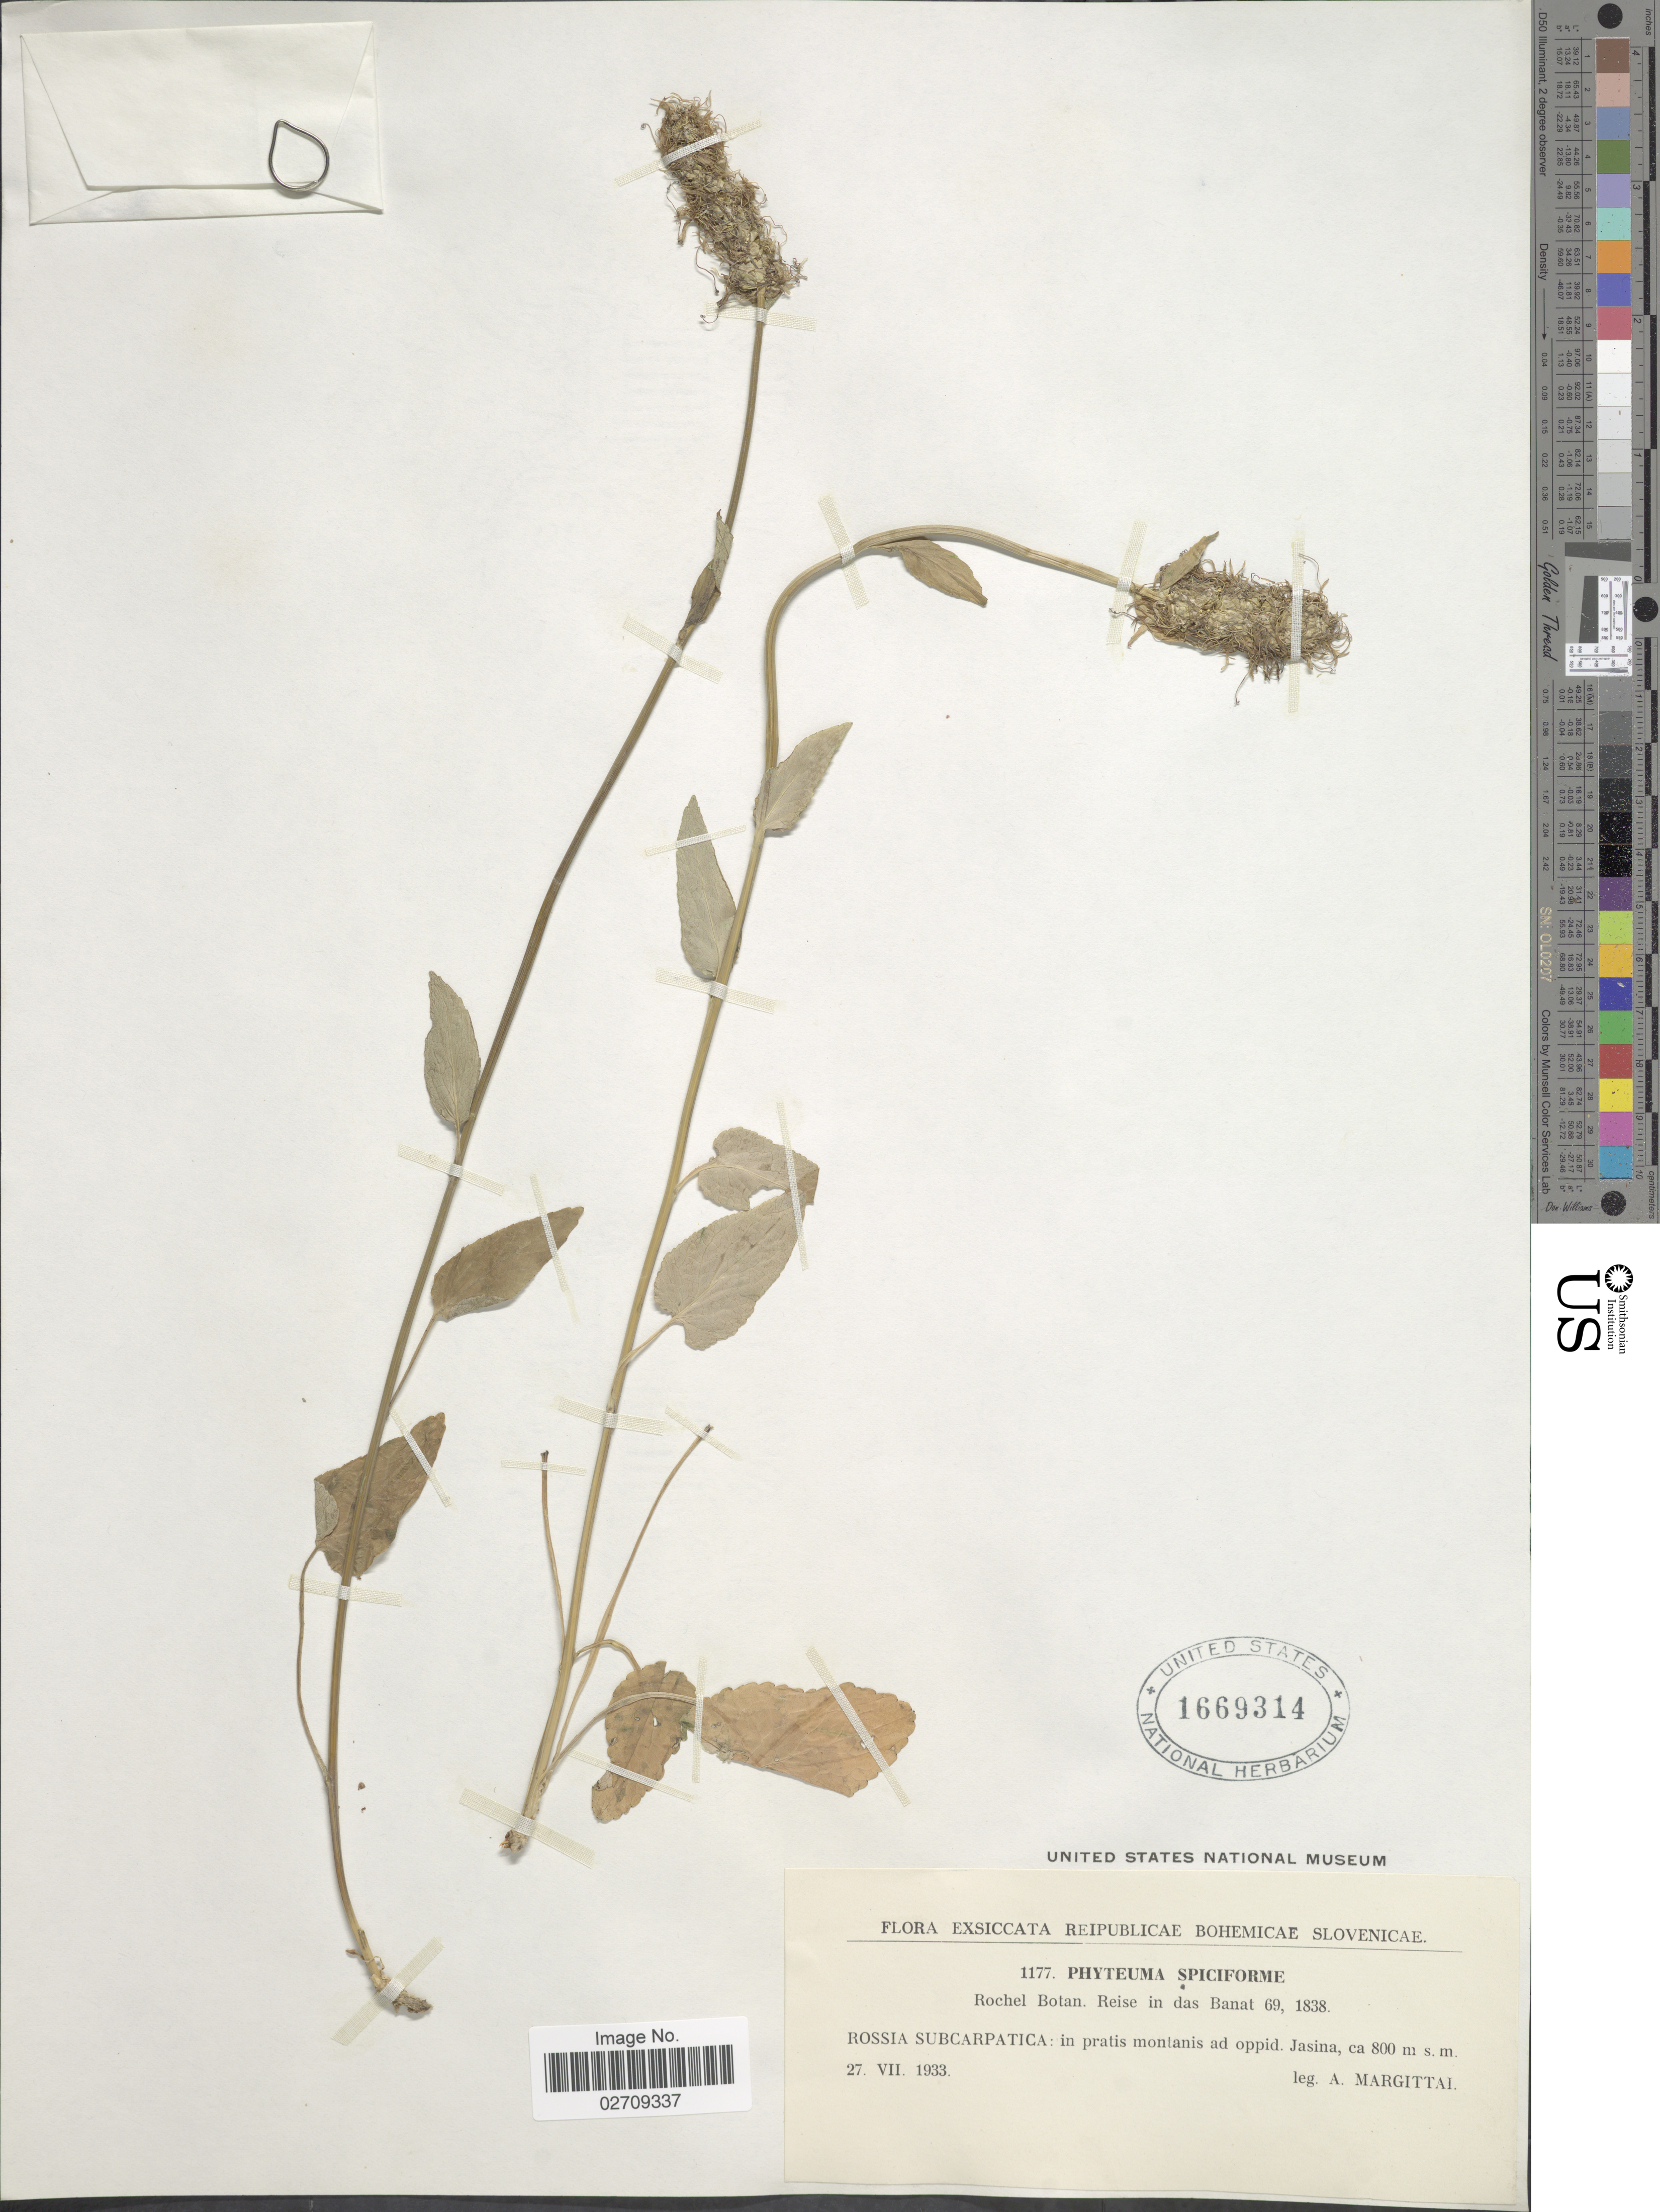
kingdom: Plantae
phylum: Tracheophyta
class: Magnoliopsida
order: Asterales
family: Campanulaceae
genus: Phyteuma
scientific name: Phyteuma spiciforme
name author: Rochel ex Domin & Podp.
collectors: A. Margittai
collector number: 1177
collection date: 1933-07-27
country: Ukraine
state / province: Zakarpattya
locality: Reipublicae Bohemicae Slovenicae, Rossia Subcarpatica: in pratis montanis ad oppid. Jasina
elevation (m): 800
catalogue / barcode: US 1669314